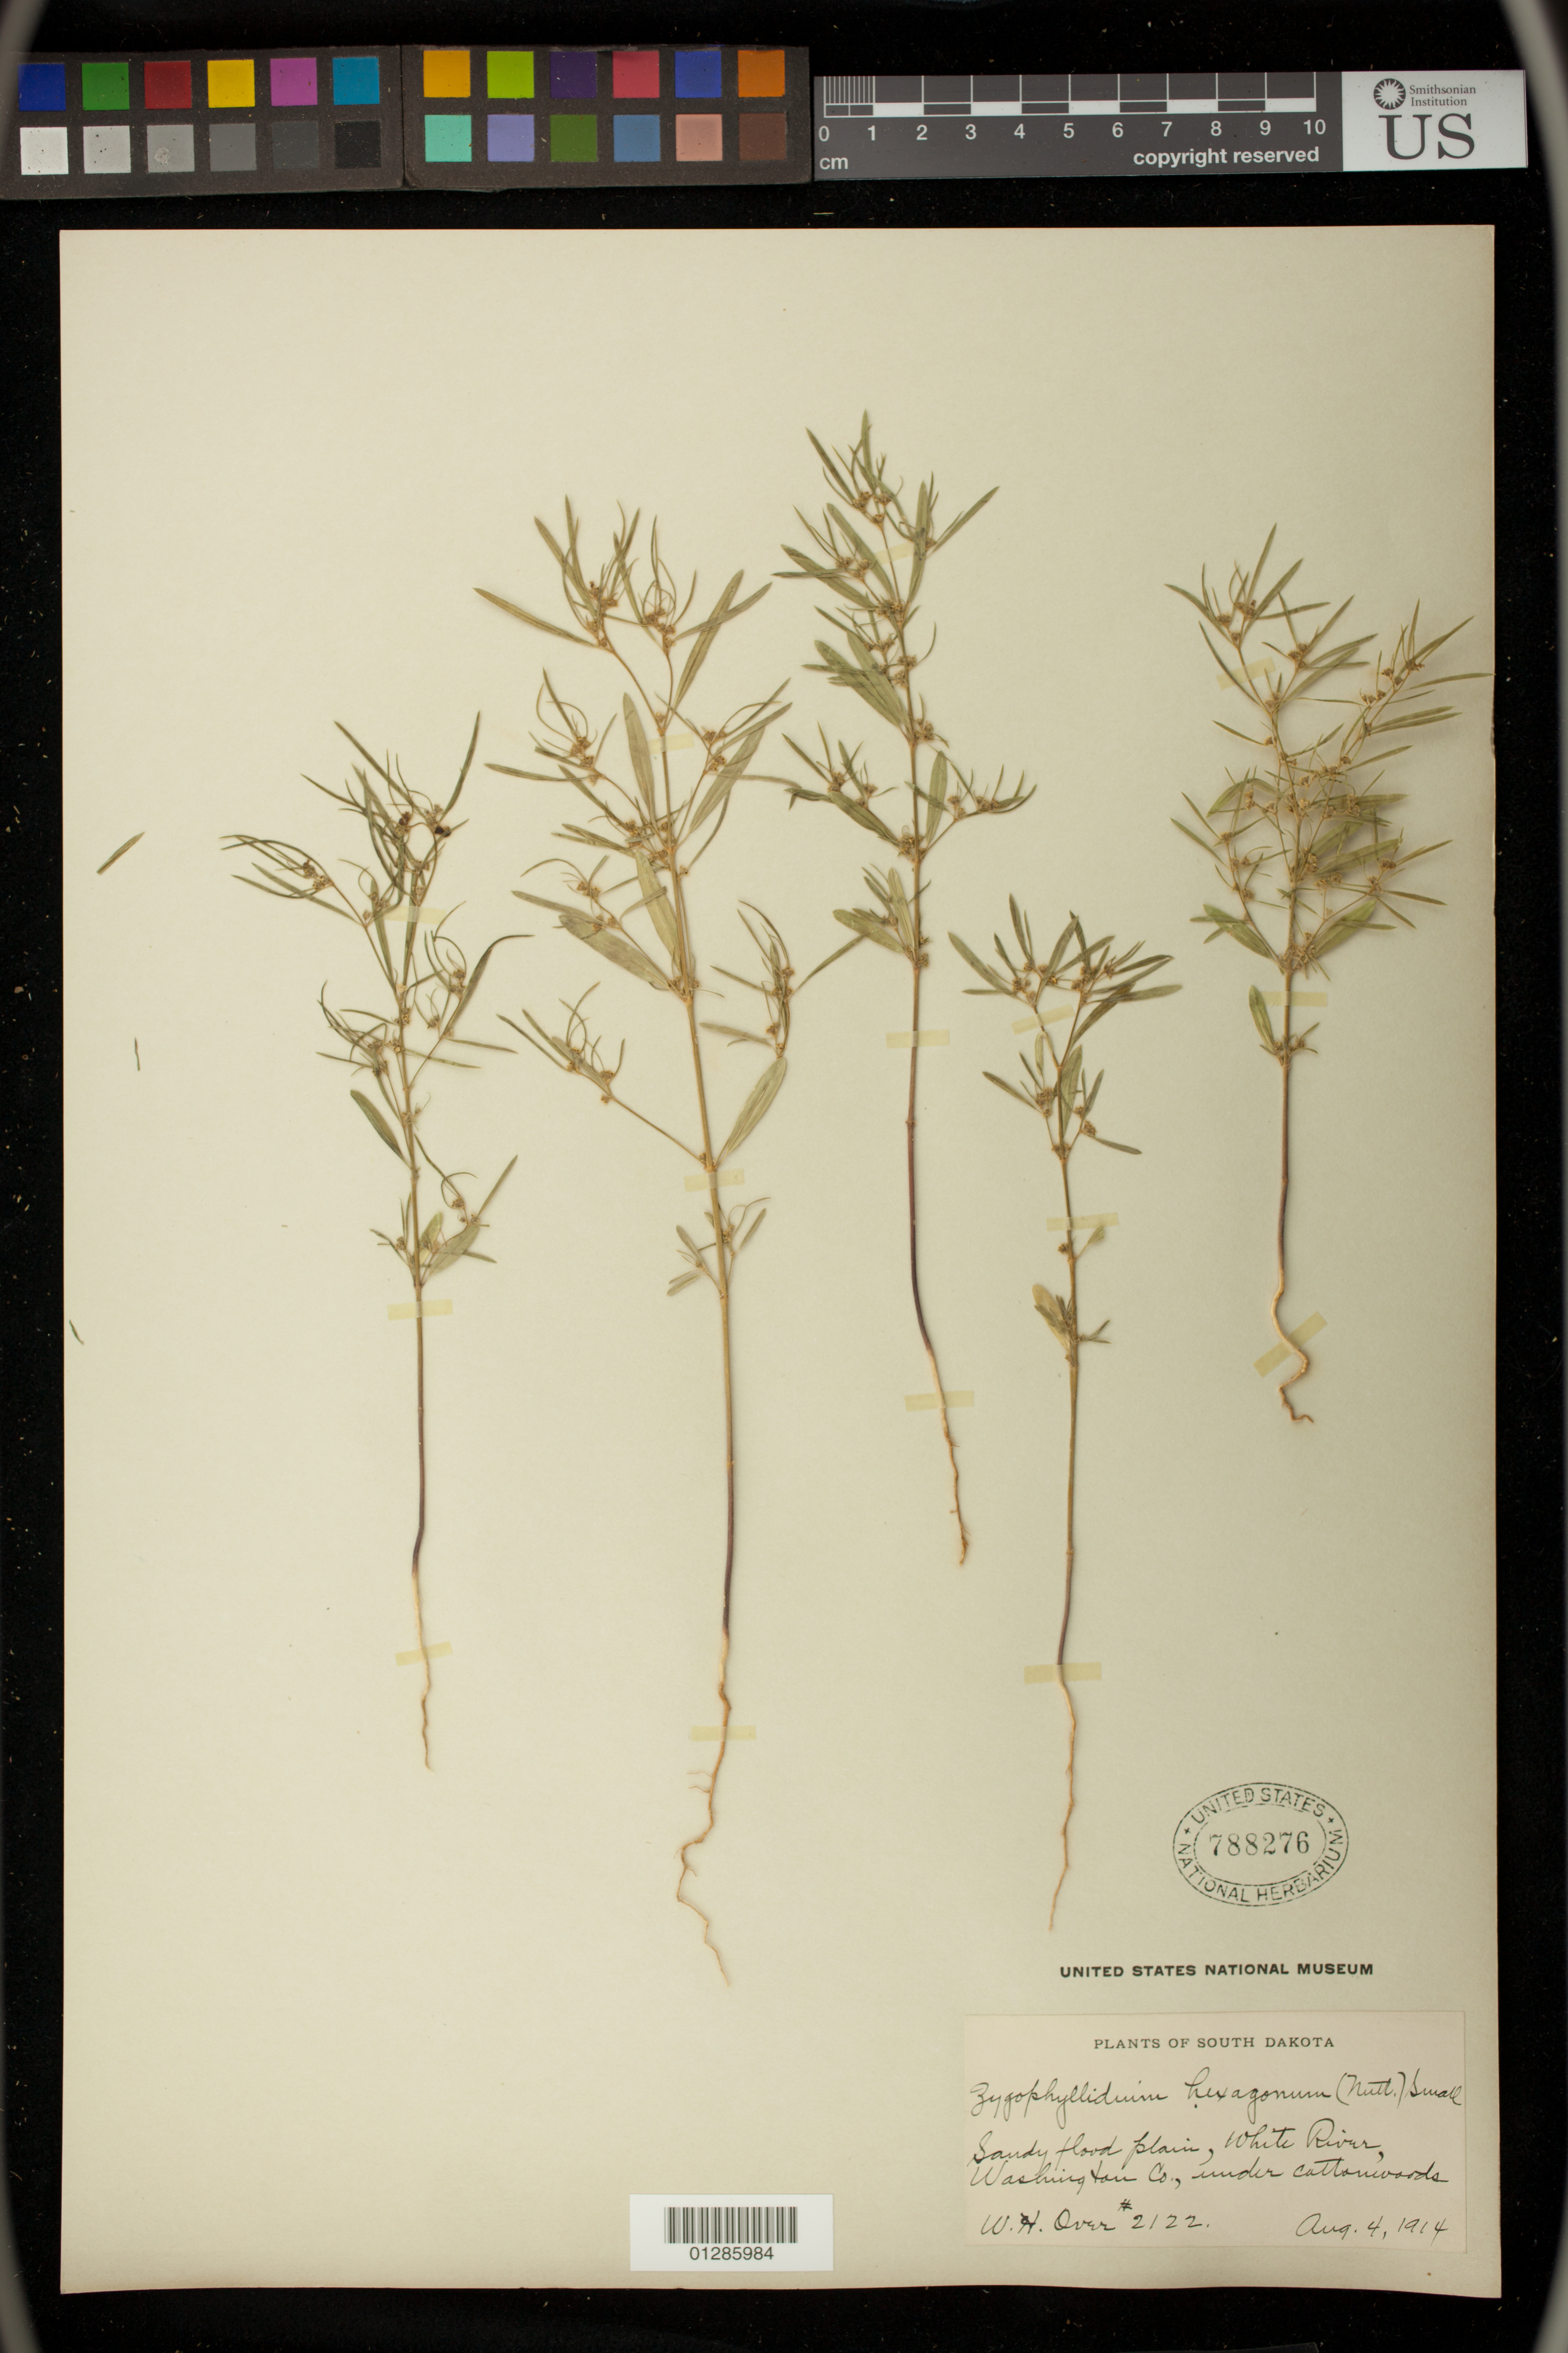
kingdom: Plantae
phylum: Tracheophyta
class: Magnoliopsida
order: Malpighiales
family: Euphorbiaceae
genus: Euphorbia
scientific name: Euphorbia hexagona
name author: Nutt. ex Spreng.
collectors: W. Over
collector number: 2122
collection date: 1914-08-04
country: United States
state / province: South Dakota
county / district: Washington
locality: Flood plain, White River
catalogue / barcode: US 788276